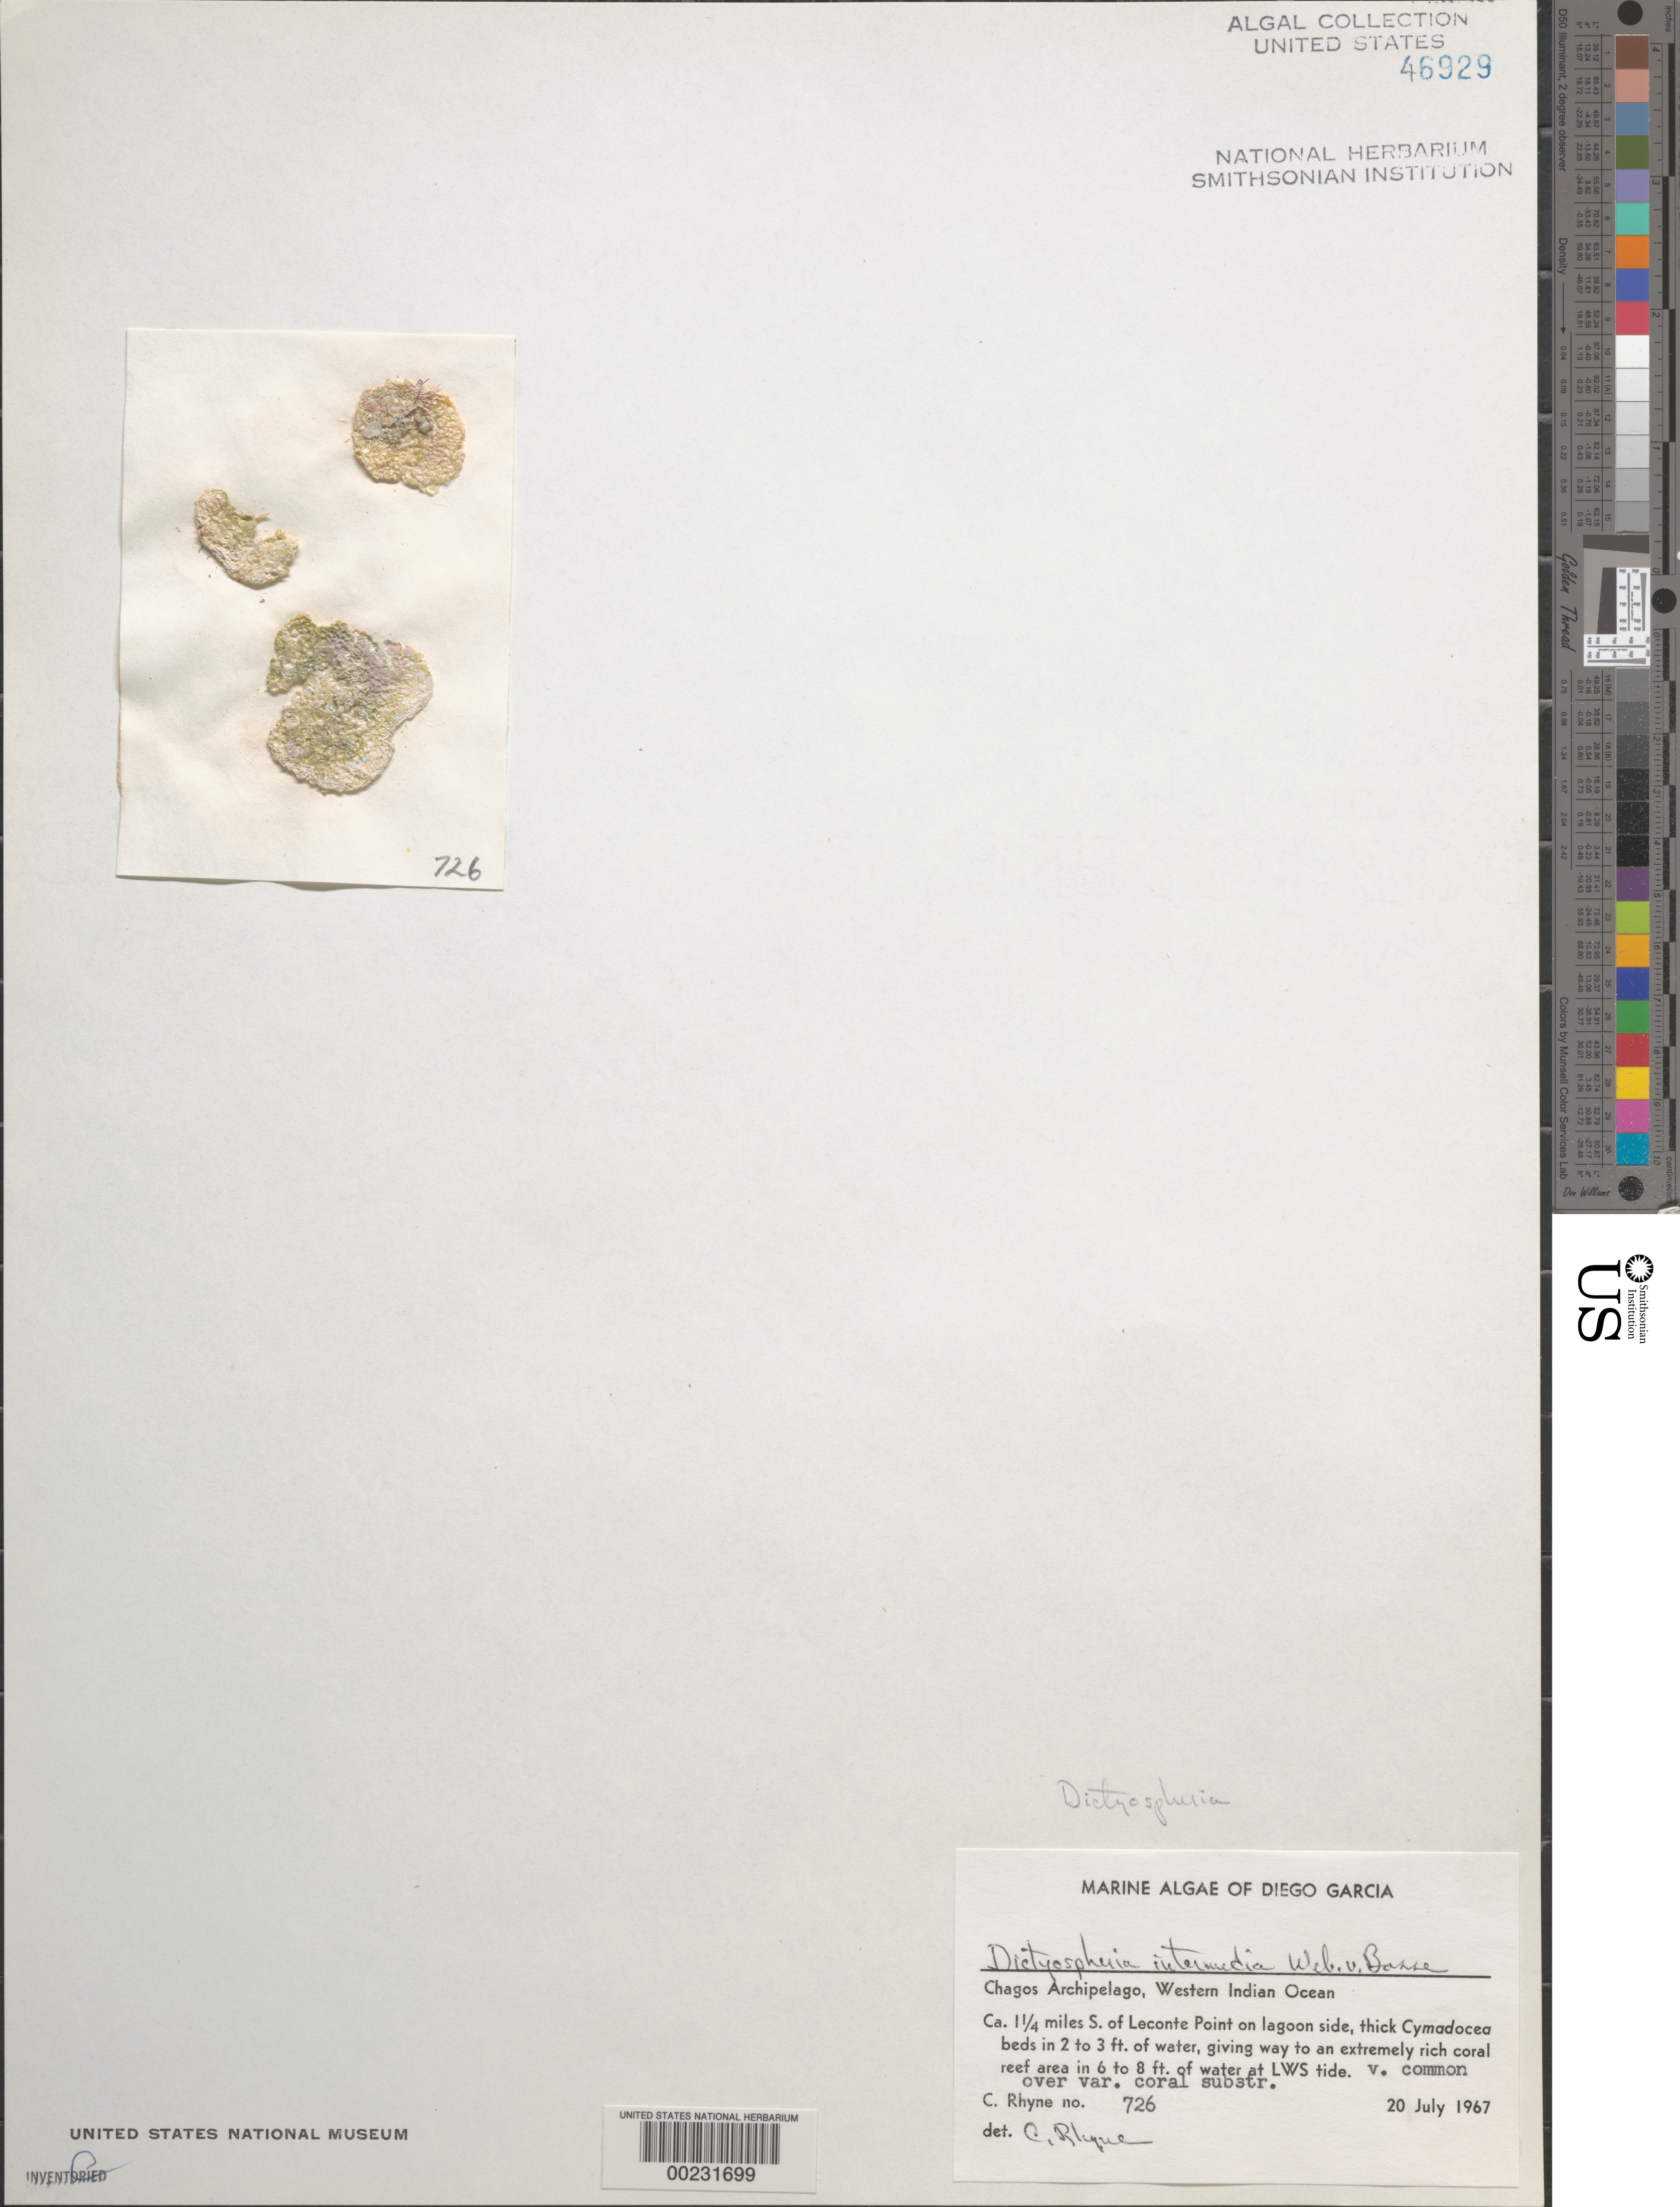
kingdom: Plantae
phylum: Chlorophyta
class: Ulvophyceae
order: Siphonocladales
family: Siphonocladaceae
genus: Dictyosphaeria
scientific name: Dictyosphaeria intermedia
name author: Weber Bosse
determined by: Rhyne, C. F.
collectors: C. Rhyne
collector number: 726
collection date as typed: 20 Jul 1967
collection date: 1967-07-20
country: British Indian Ocean Territory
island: Diego Garcia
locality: Ca. 0.25 mile south of Leconte Point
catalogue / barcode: US 46929